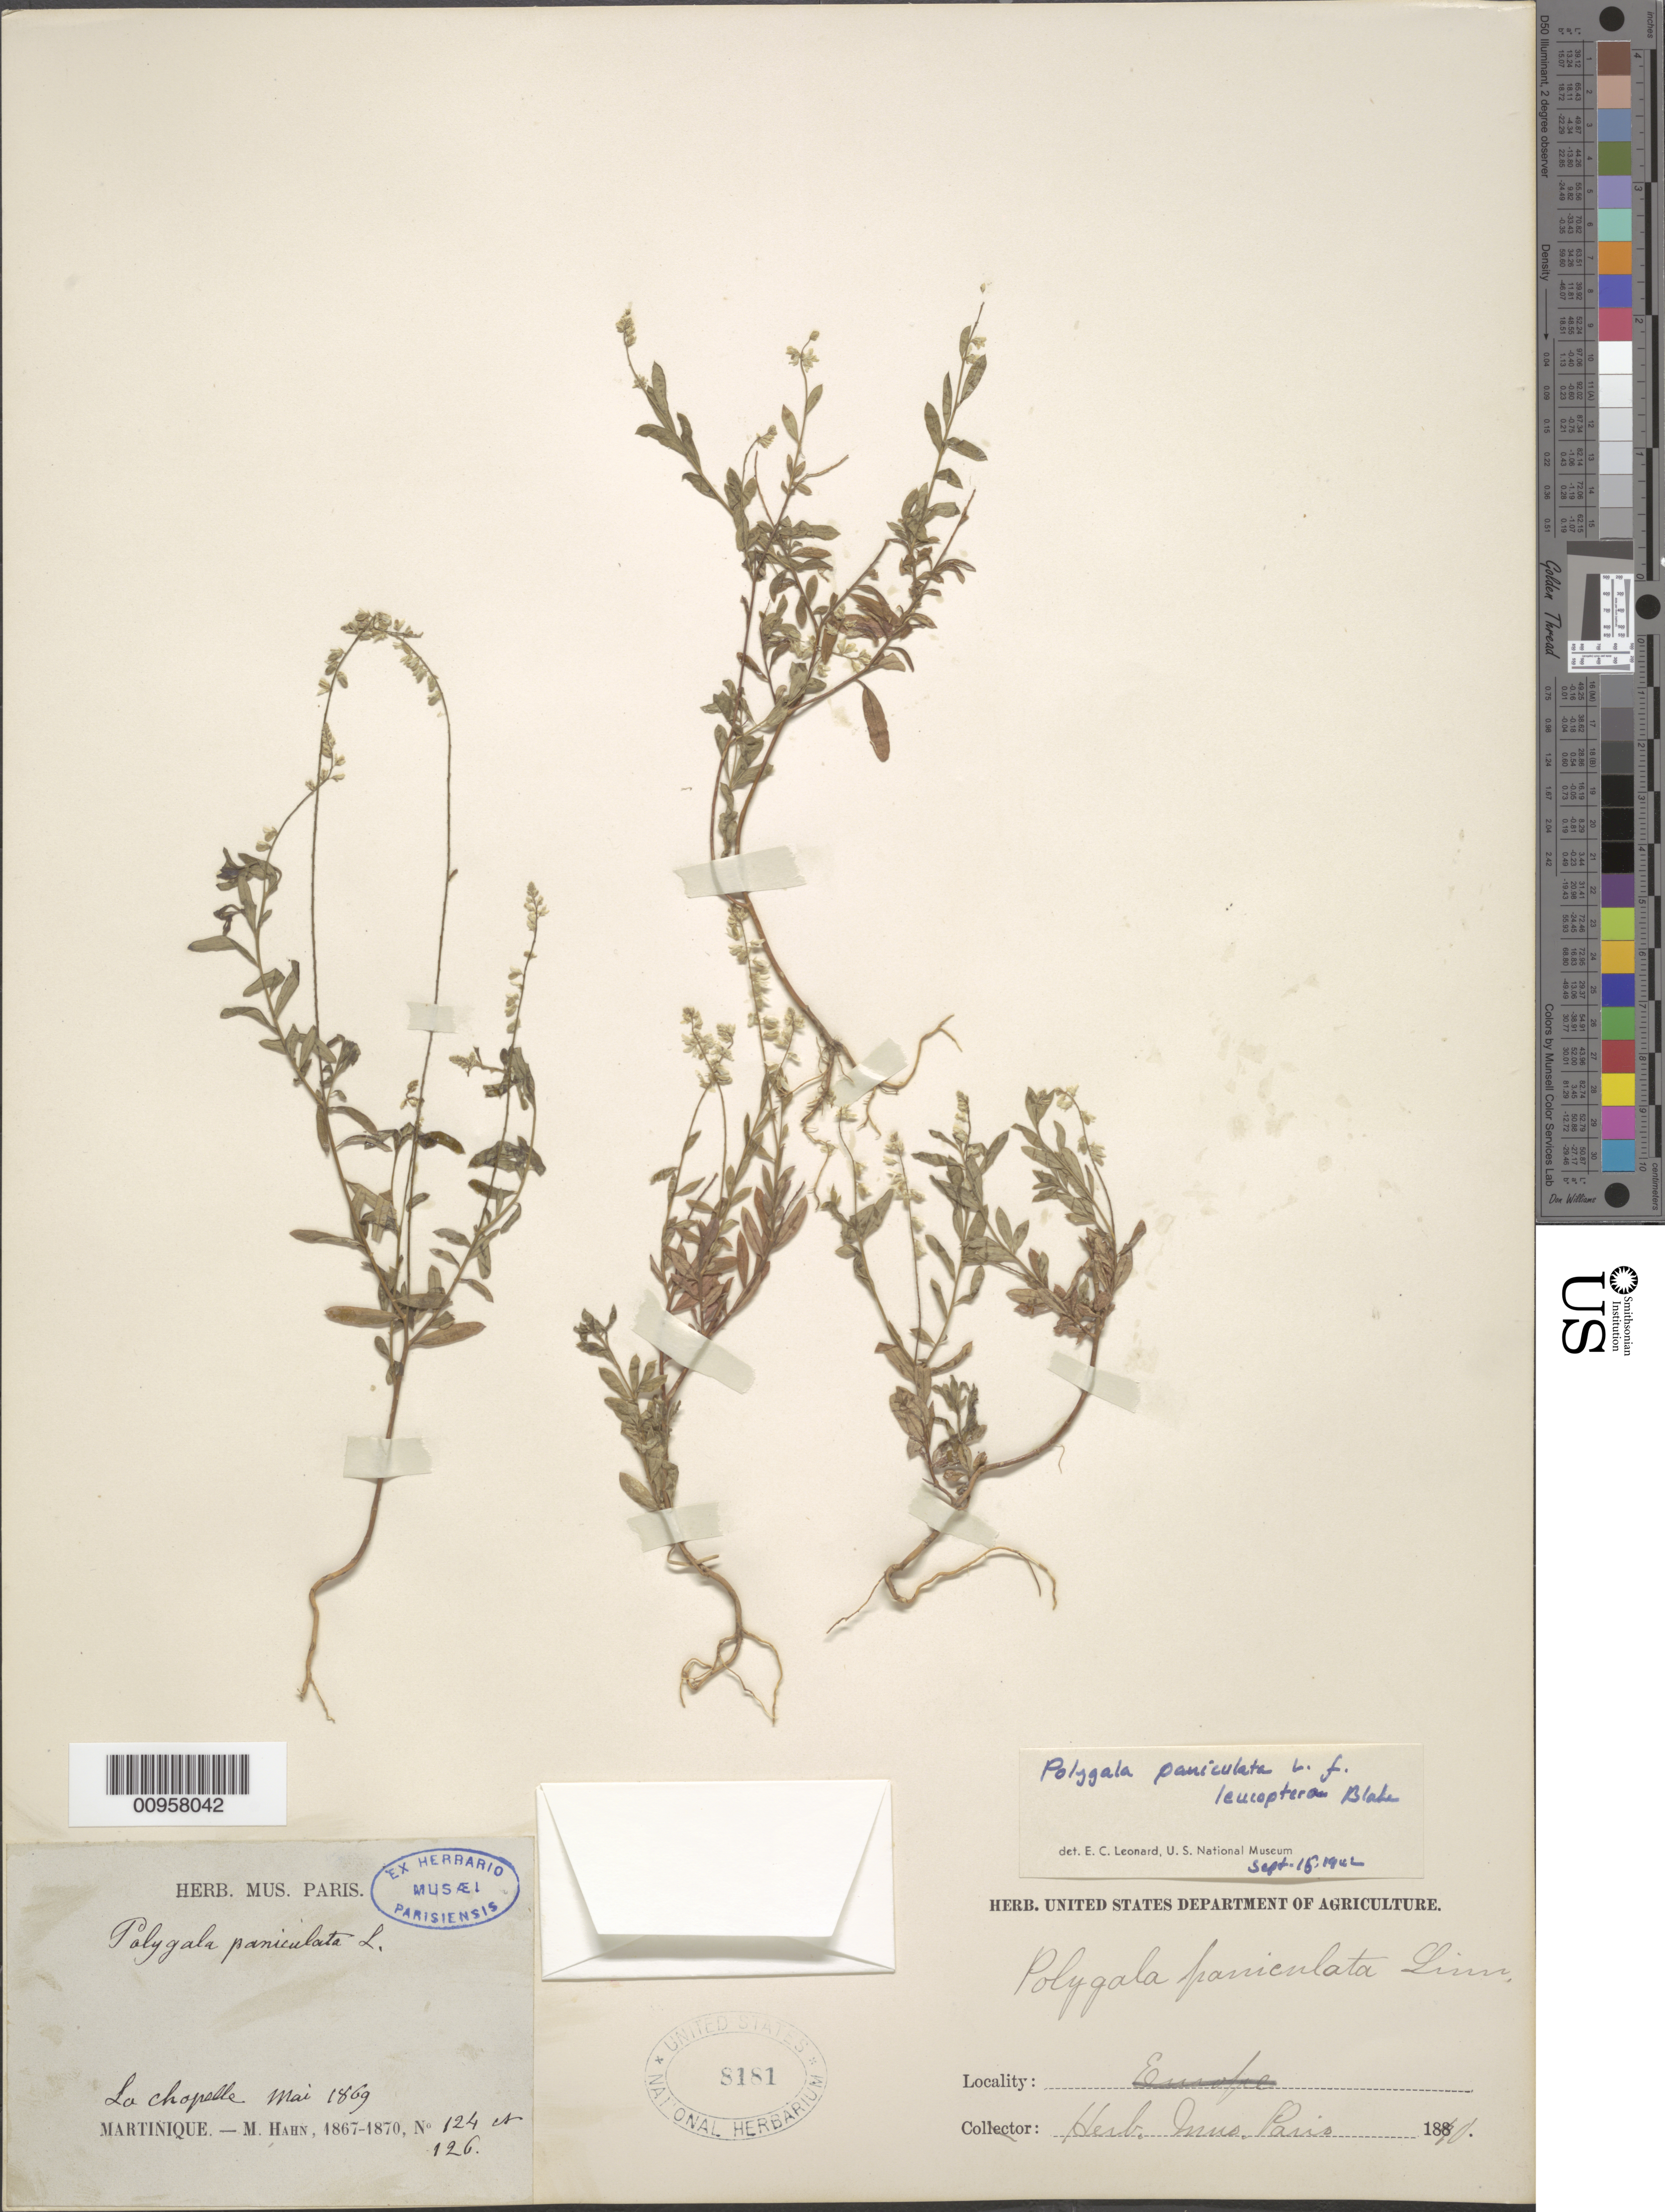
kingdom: Plantae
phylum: Tracheophyta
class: Magnoliopsida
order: Fabales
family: Polygalaceae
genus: Polygala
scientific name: Polygala paniculata f. leucoptera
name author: S.F. Blake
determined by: Leonard, Emery C., (US)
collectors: M. Hahn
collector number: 124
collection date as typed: May 1869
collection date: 1869-05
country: Martinique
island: Martinique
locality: La Chopelle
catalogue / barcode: US 8181